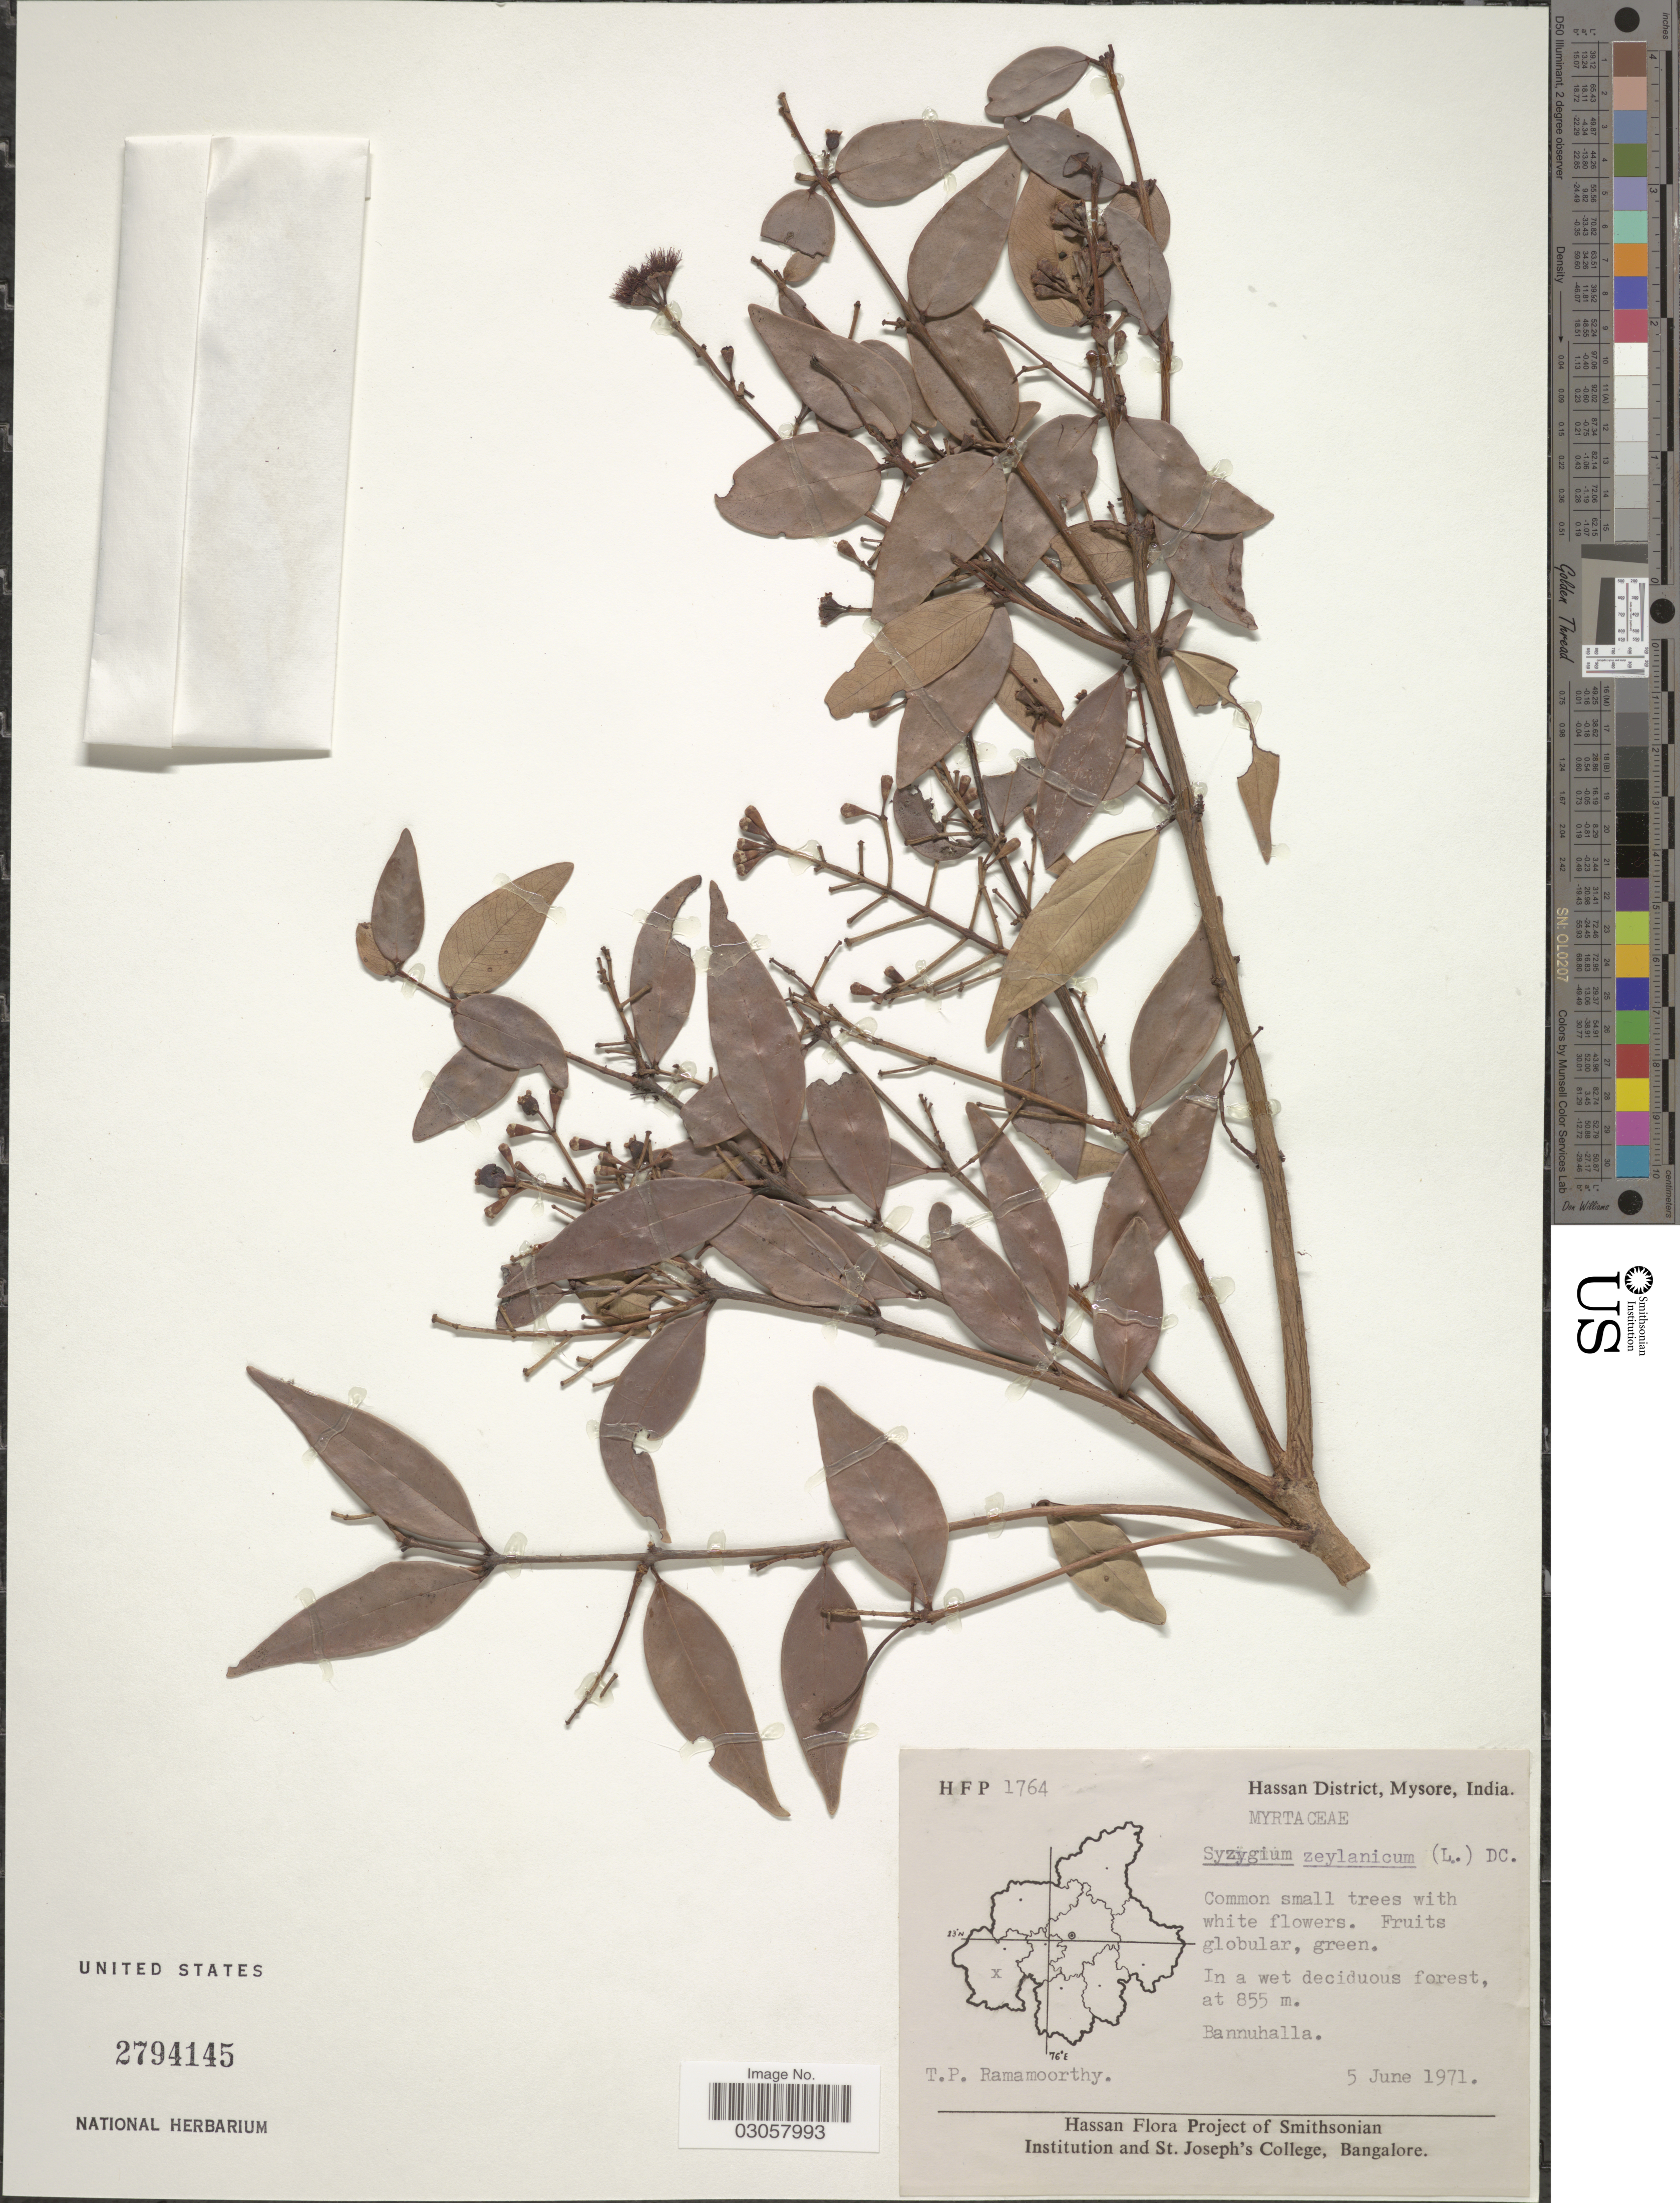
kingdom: Plantae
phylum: Tracheophyta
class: Magnoliopsida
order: Myrtales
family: Myrtaceae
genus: Syzygium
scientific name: Syzygium zeylanicum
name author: (L.) DC.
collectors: T. P. Ramamoorthy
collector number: HFP 1764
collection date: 1971-06-05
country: India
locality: Hassan District, Mysore. Bannuhalla.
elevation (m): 855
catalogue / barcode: US 2794145